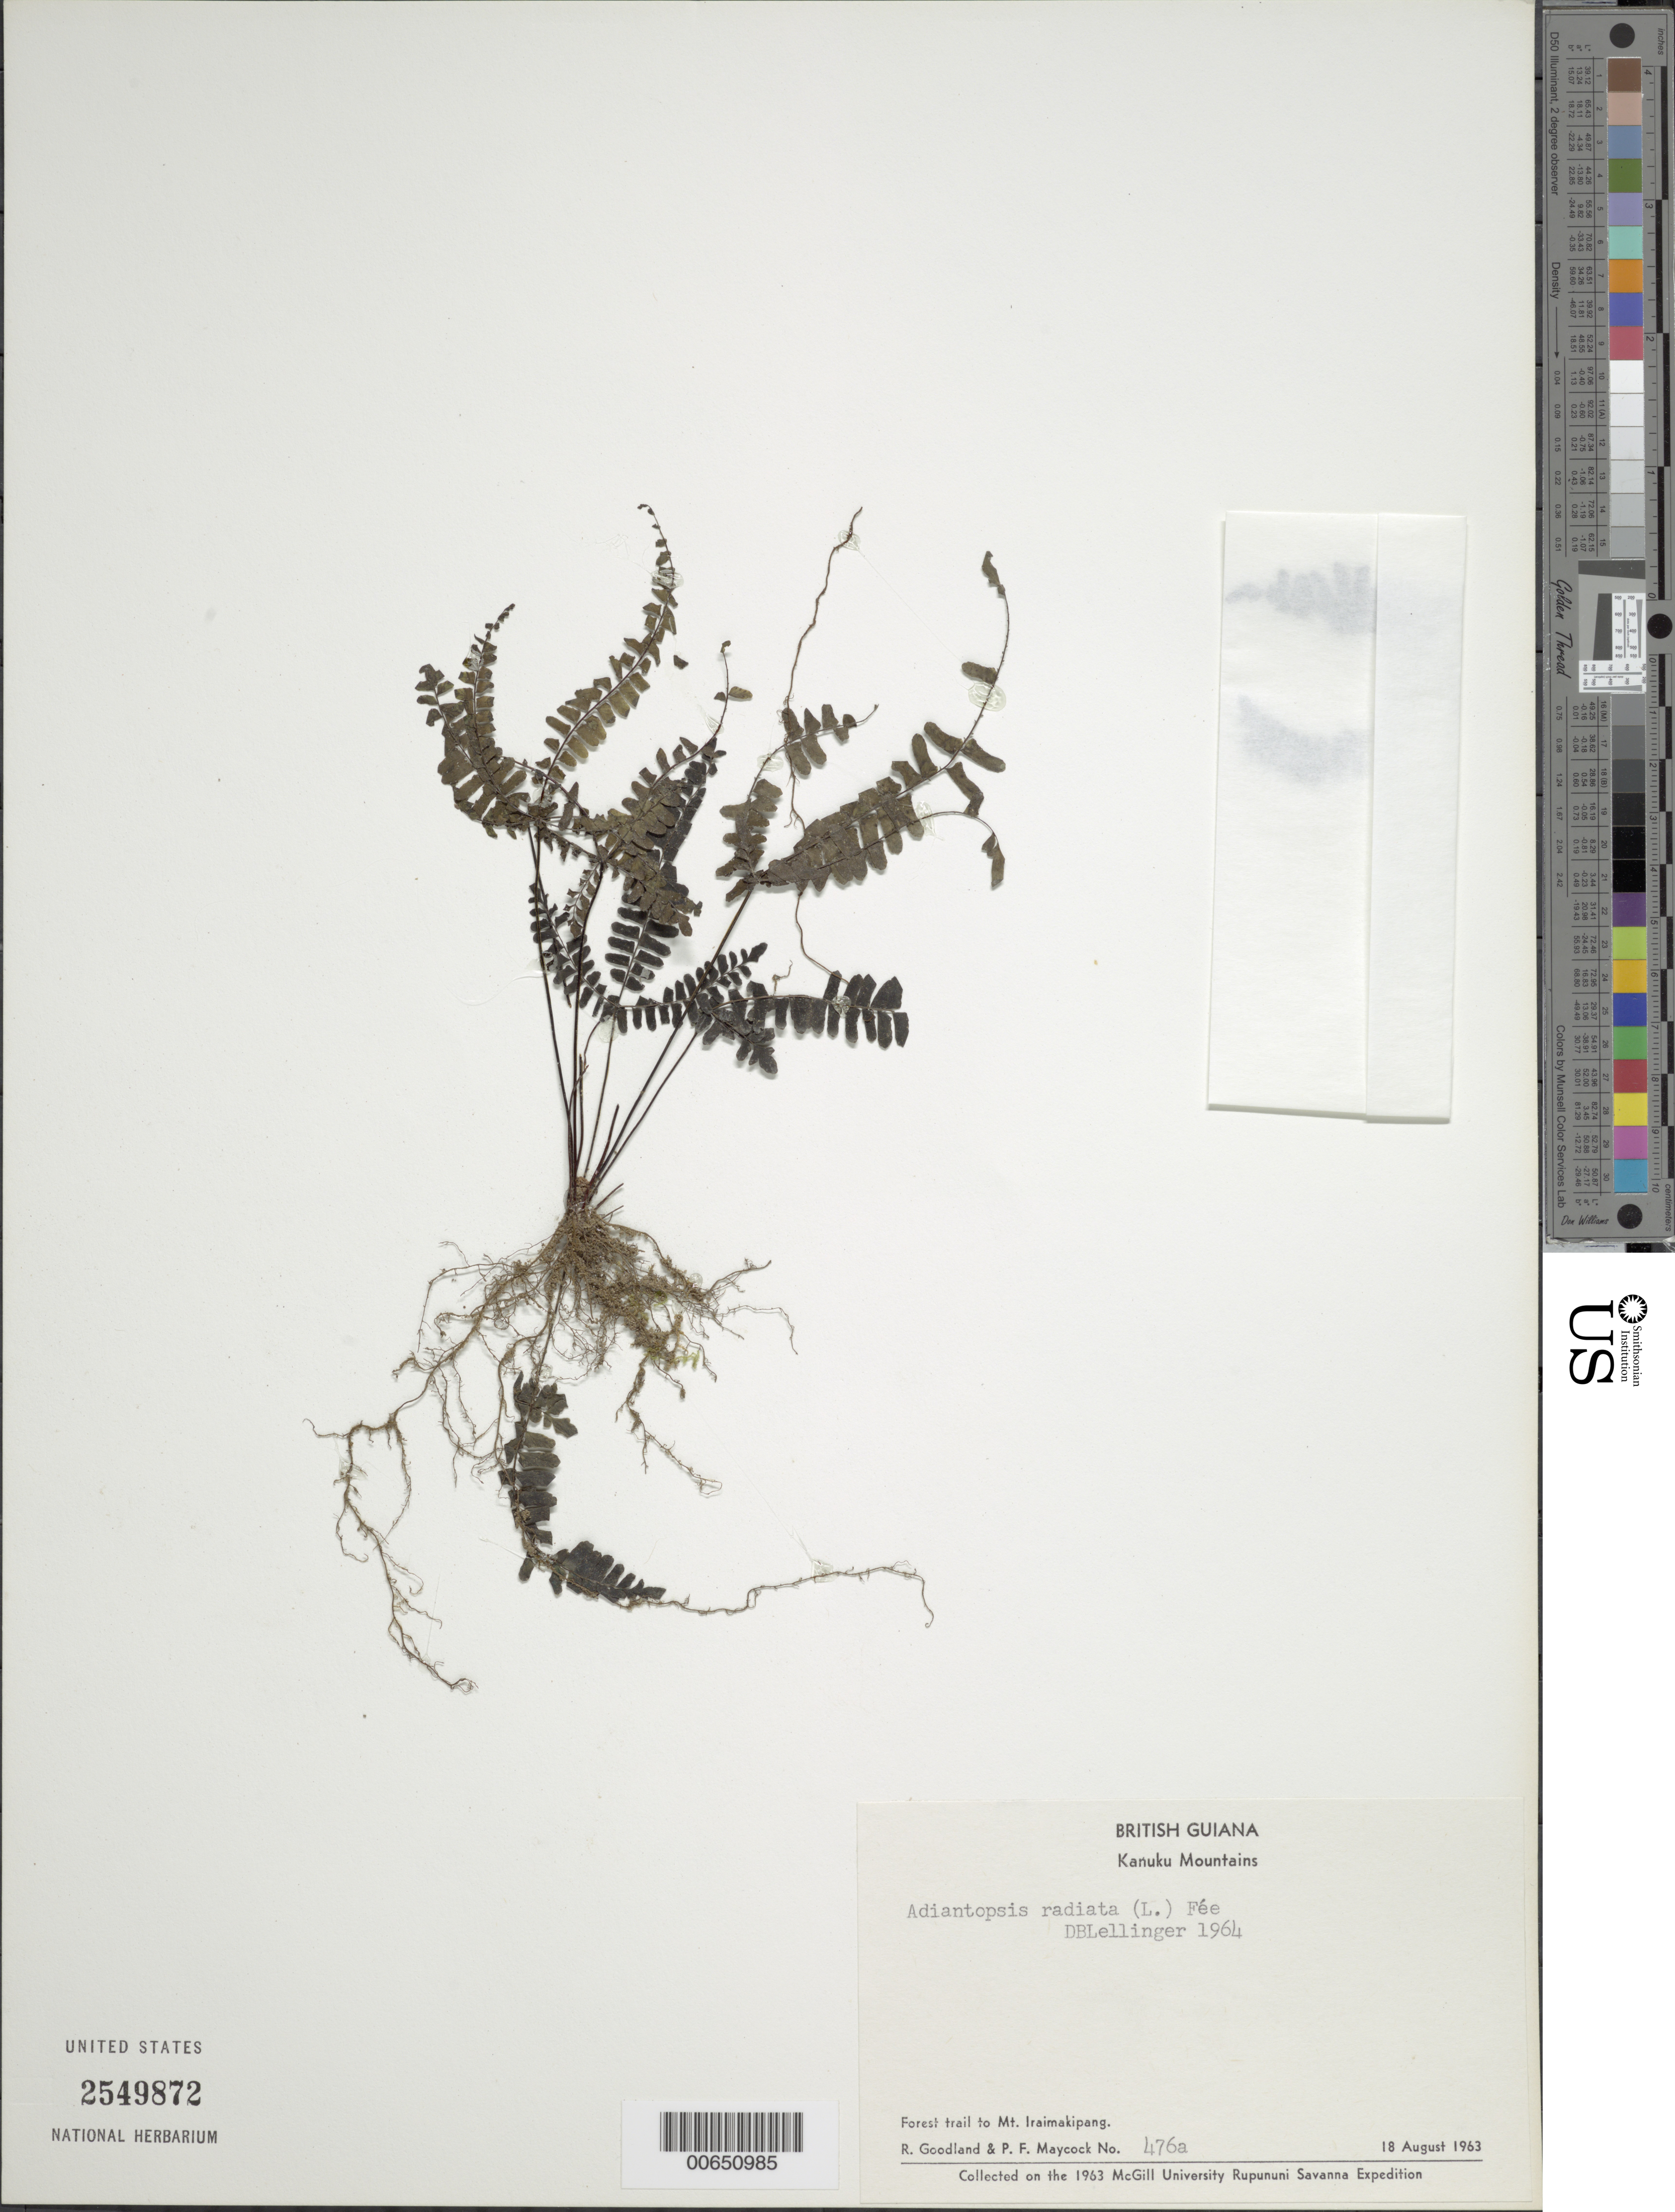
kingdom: Plantae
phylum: Tracheophyta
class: Polypodiopsida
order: Polypodiales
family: Pteridaceae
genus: Adiantopsis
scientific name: Adiantopsis radiata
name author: (L.) Fée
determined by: Lellinger, David B., (BOT), Smithsonian Institution - National Museum of Natural History (UNITED STATES)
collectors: R. Goodland & P. Maycock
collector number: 476 a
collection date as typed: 18-Aug-63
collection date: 1963-08-18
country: Guyana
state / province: U. Takutu-U. Essequibo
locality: Mt. Iraimakipang, trail to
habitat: Forest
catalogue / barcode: US 2549872